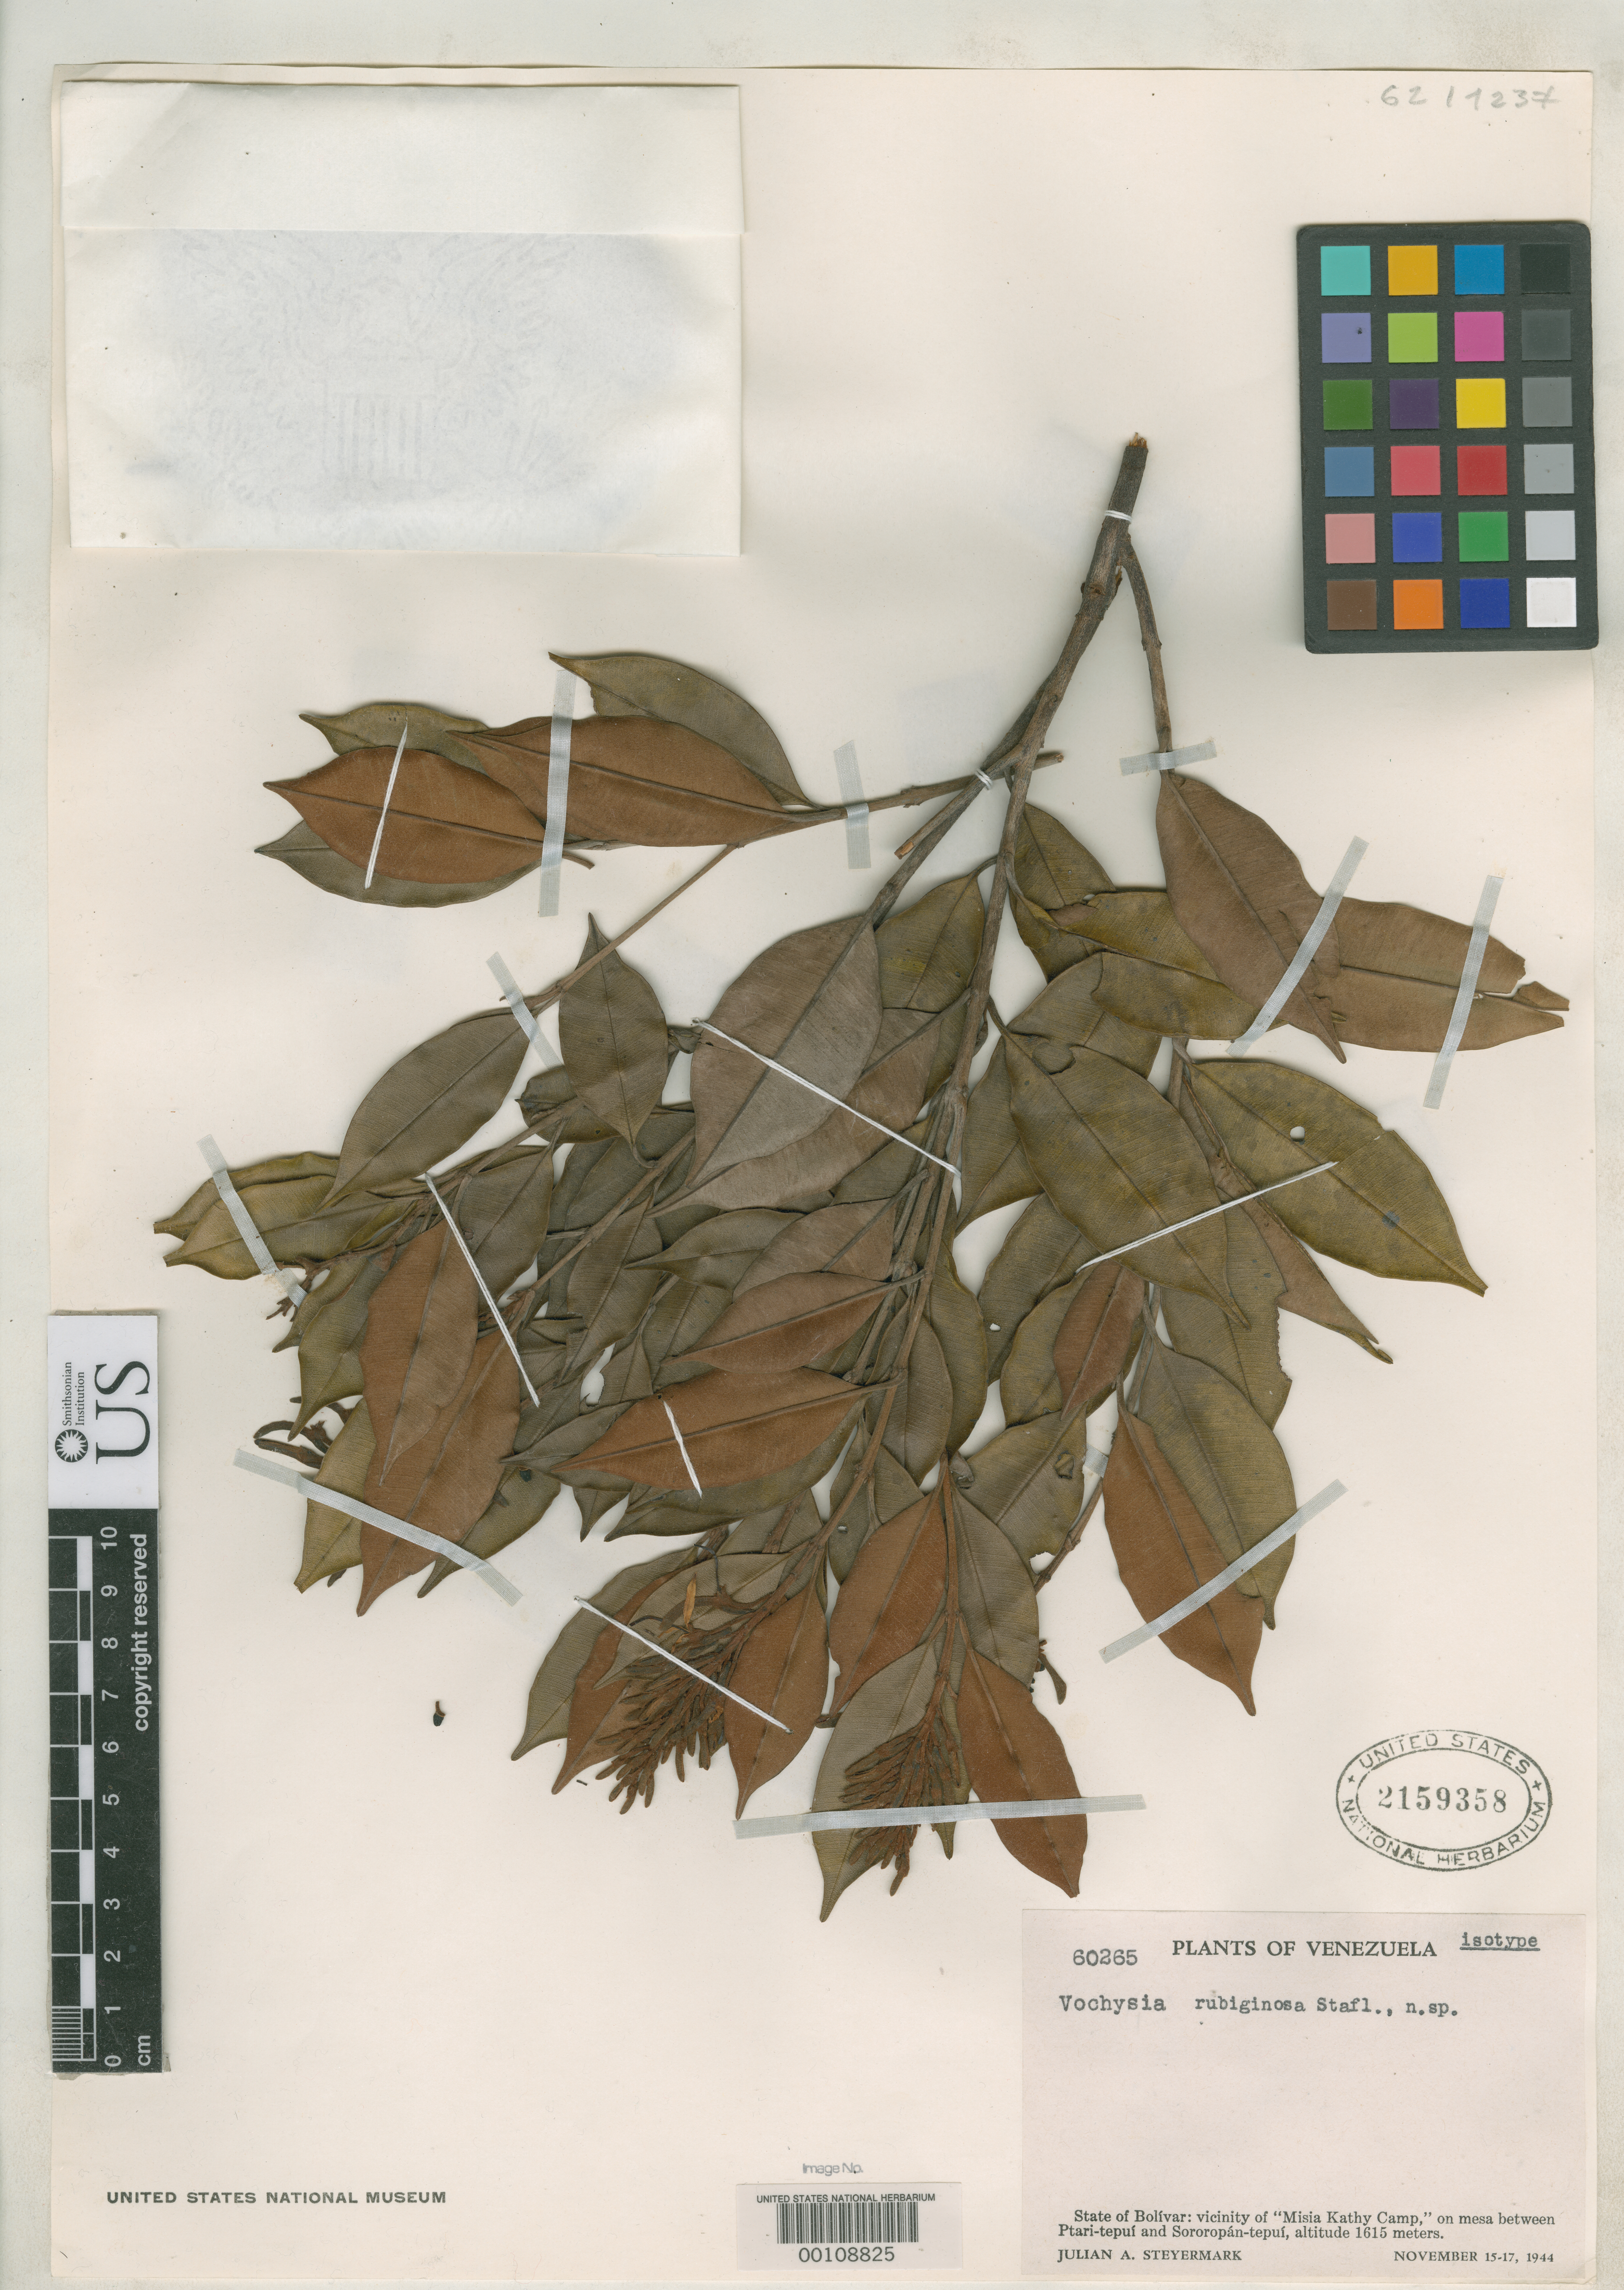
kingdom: Plantae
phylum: Tracheophyta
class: Magnoliopsida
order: Myrtales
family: Vochysiaceae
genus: Vochysia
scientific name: Vochysia rubiginosa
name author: Stafleu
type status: Isotype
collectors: J. Steyermark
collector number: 60265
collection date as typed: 15 Nov 1944 to 17 Nov 1944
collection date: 1944-11-15/1944-11-17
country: Venezuela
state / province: Bolivar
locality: Misia Kathy Camp between Ptari-tepui and Sororopan-tepui; alt. 1615 m.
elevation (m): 1615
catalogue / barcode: US 2159358